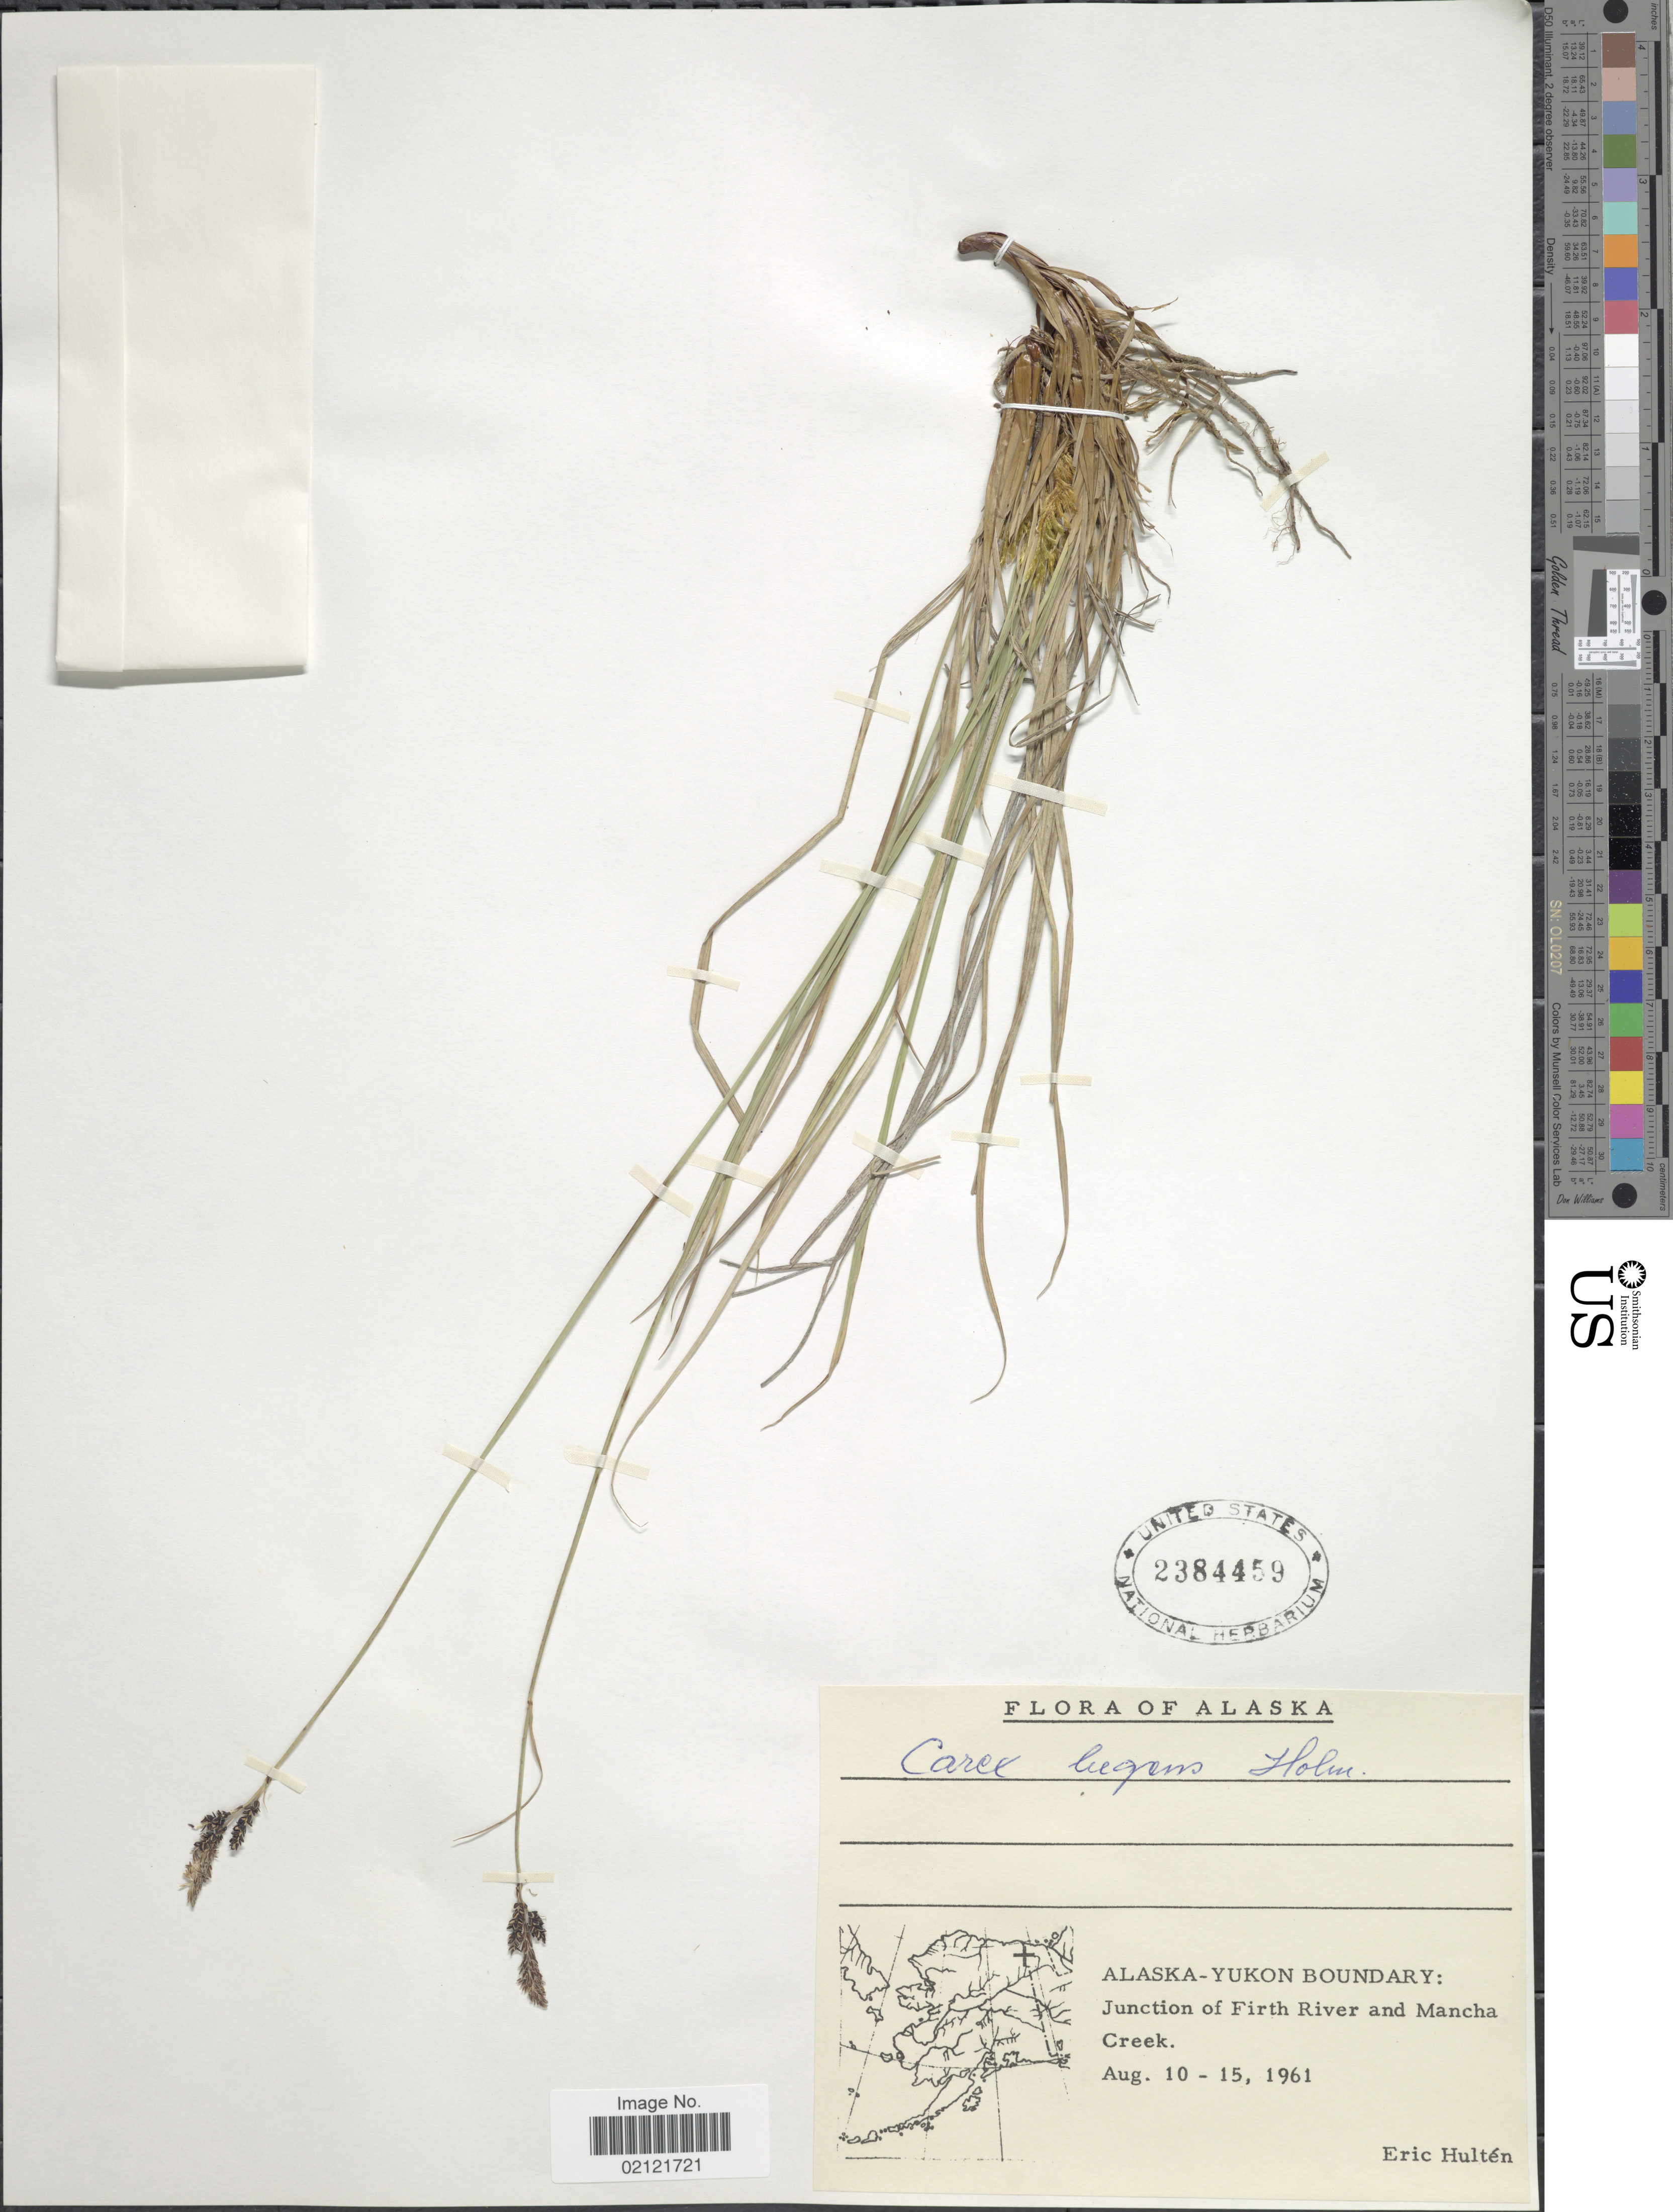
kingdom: Plantae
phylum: Tracheophyta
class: Liliopsida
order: Poales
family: Cyperaceae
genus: Carex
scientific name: Carex bigelowii subsp. lugens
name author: (Holm) T.V. Egorova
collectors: E. G. Hultén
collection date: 1961-08-10/1961-08-15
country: United States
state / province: Alaska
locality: Alaska - Yukon Boundary: Junction of Firth River and Mancha Creek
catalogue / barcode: US 2384459